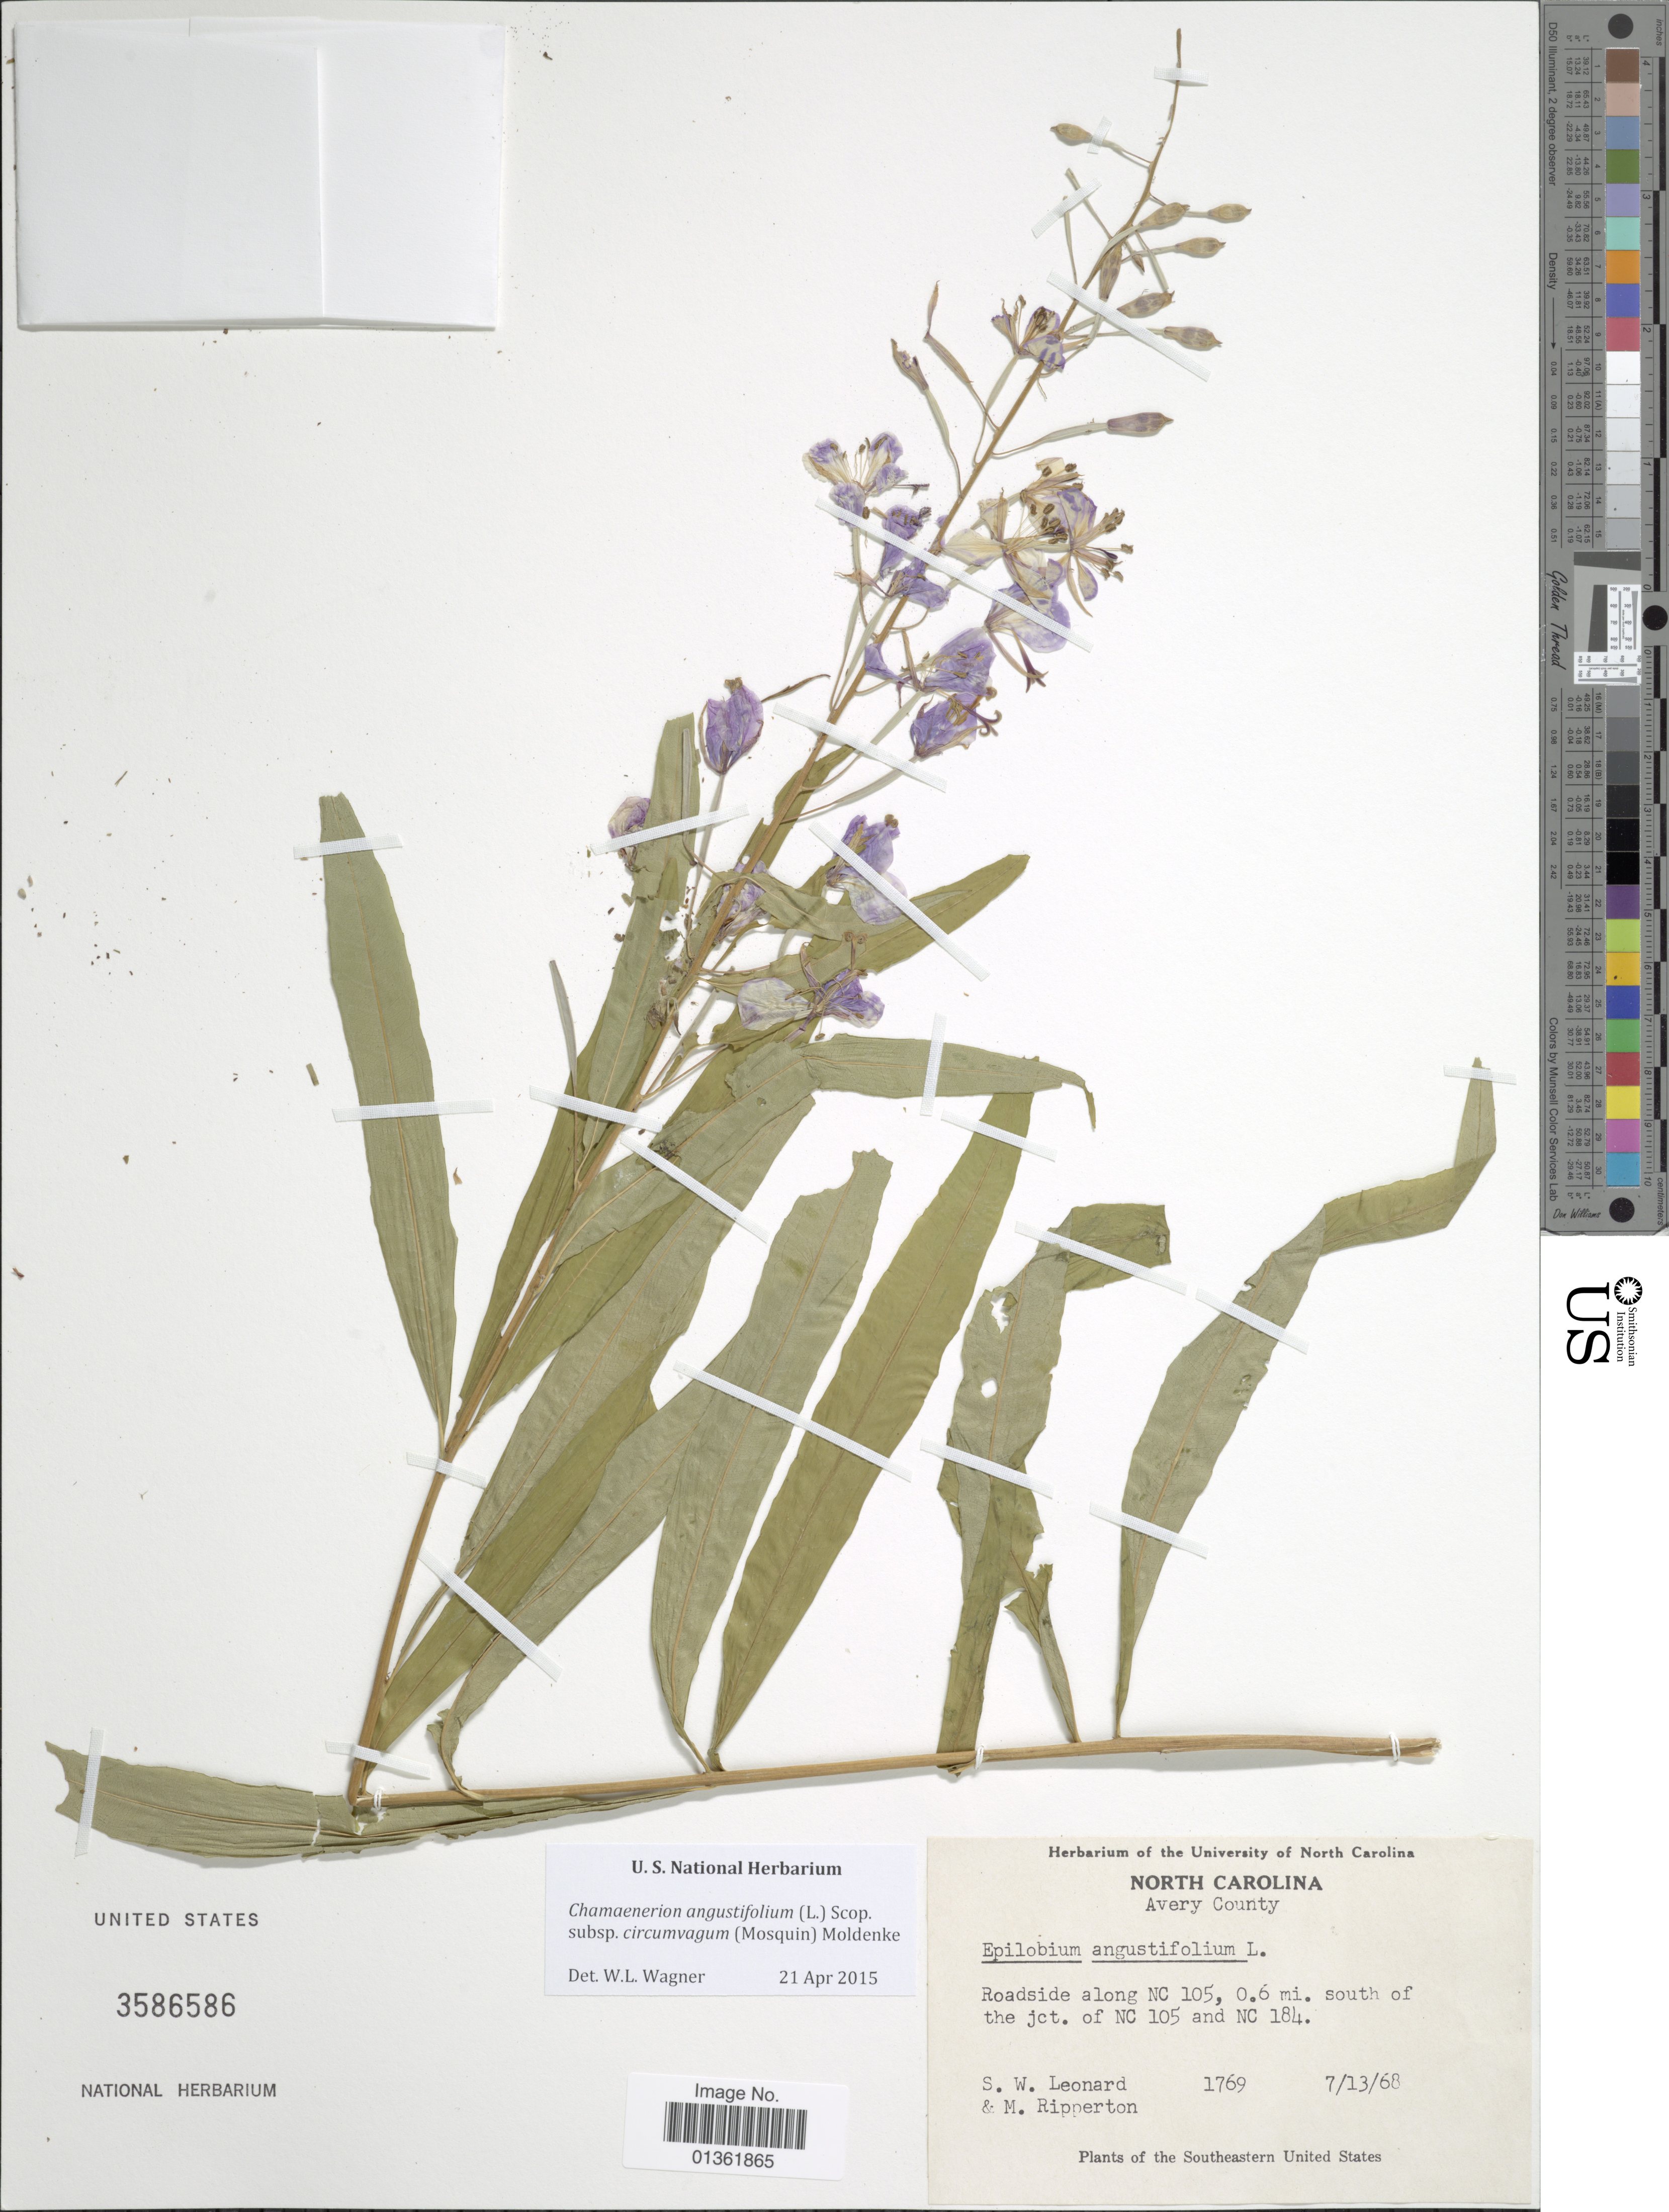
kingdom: Plantae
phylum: Tracheophyta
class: Magnoliopsida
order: Myrtales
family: Onagraceae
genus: Chamaenerion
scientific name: Chamaenerion angustifolium subsp. circumvagum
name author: (Mosquin) Moldenke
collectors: S. W. Leonard & M. Ripperton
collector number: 1769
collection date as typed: Transcribed d/m/y: 13/7/68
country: United States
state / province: North Carolina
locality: Avery County. Roadside along NC 105, 0.6 mi. south of the jct. of NC 105 and NC 184. Southeastern United States.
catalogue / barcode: US 3586586